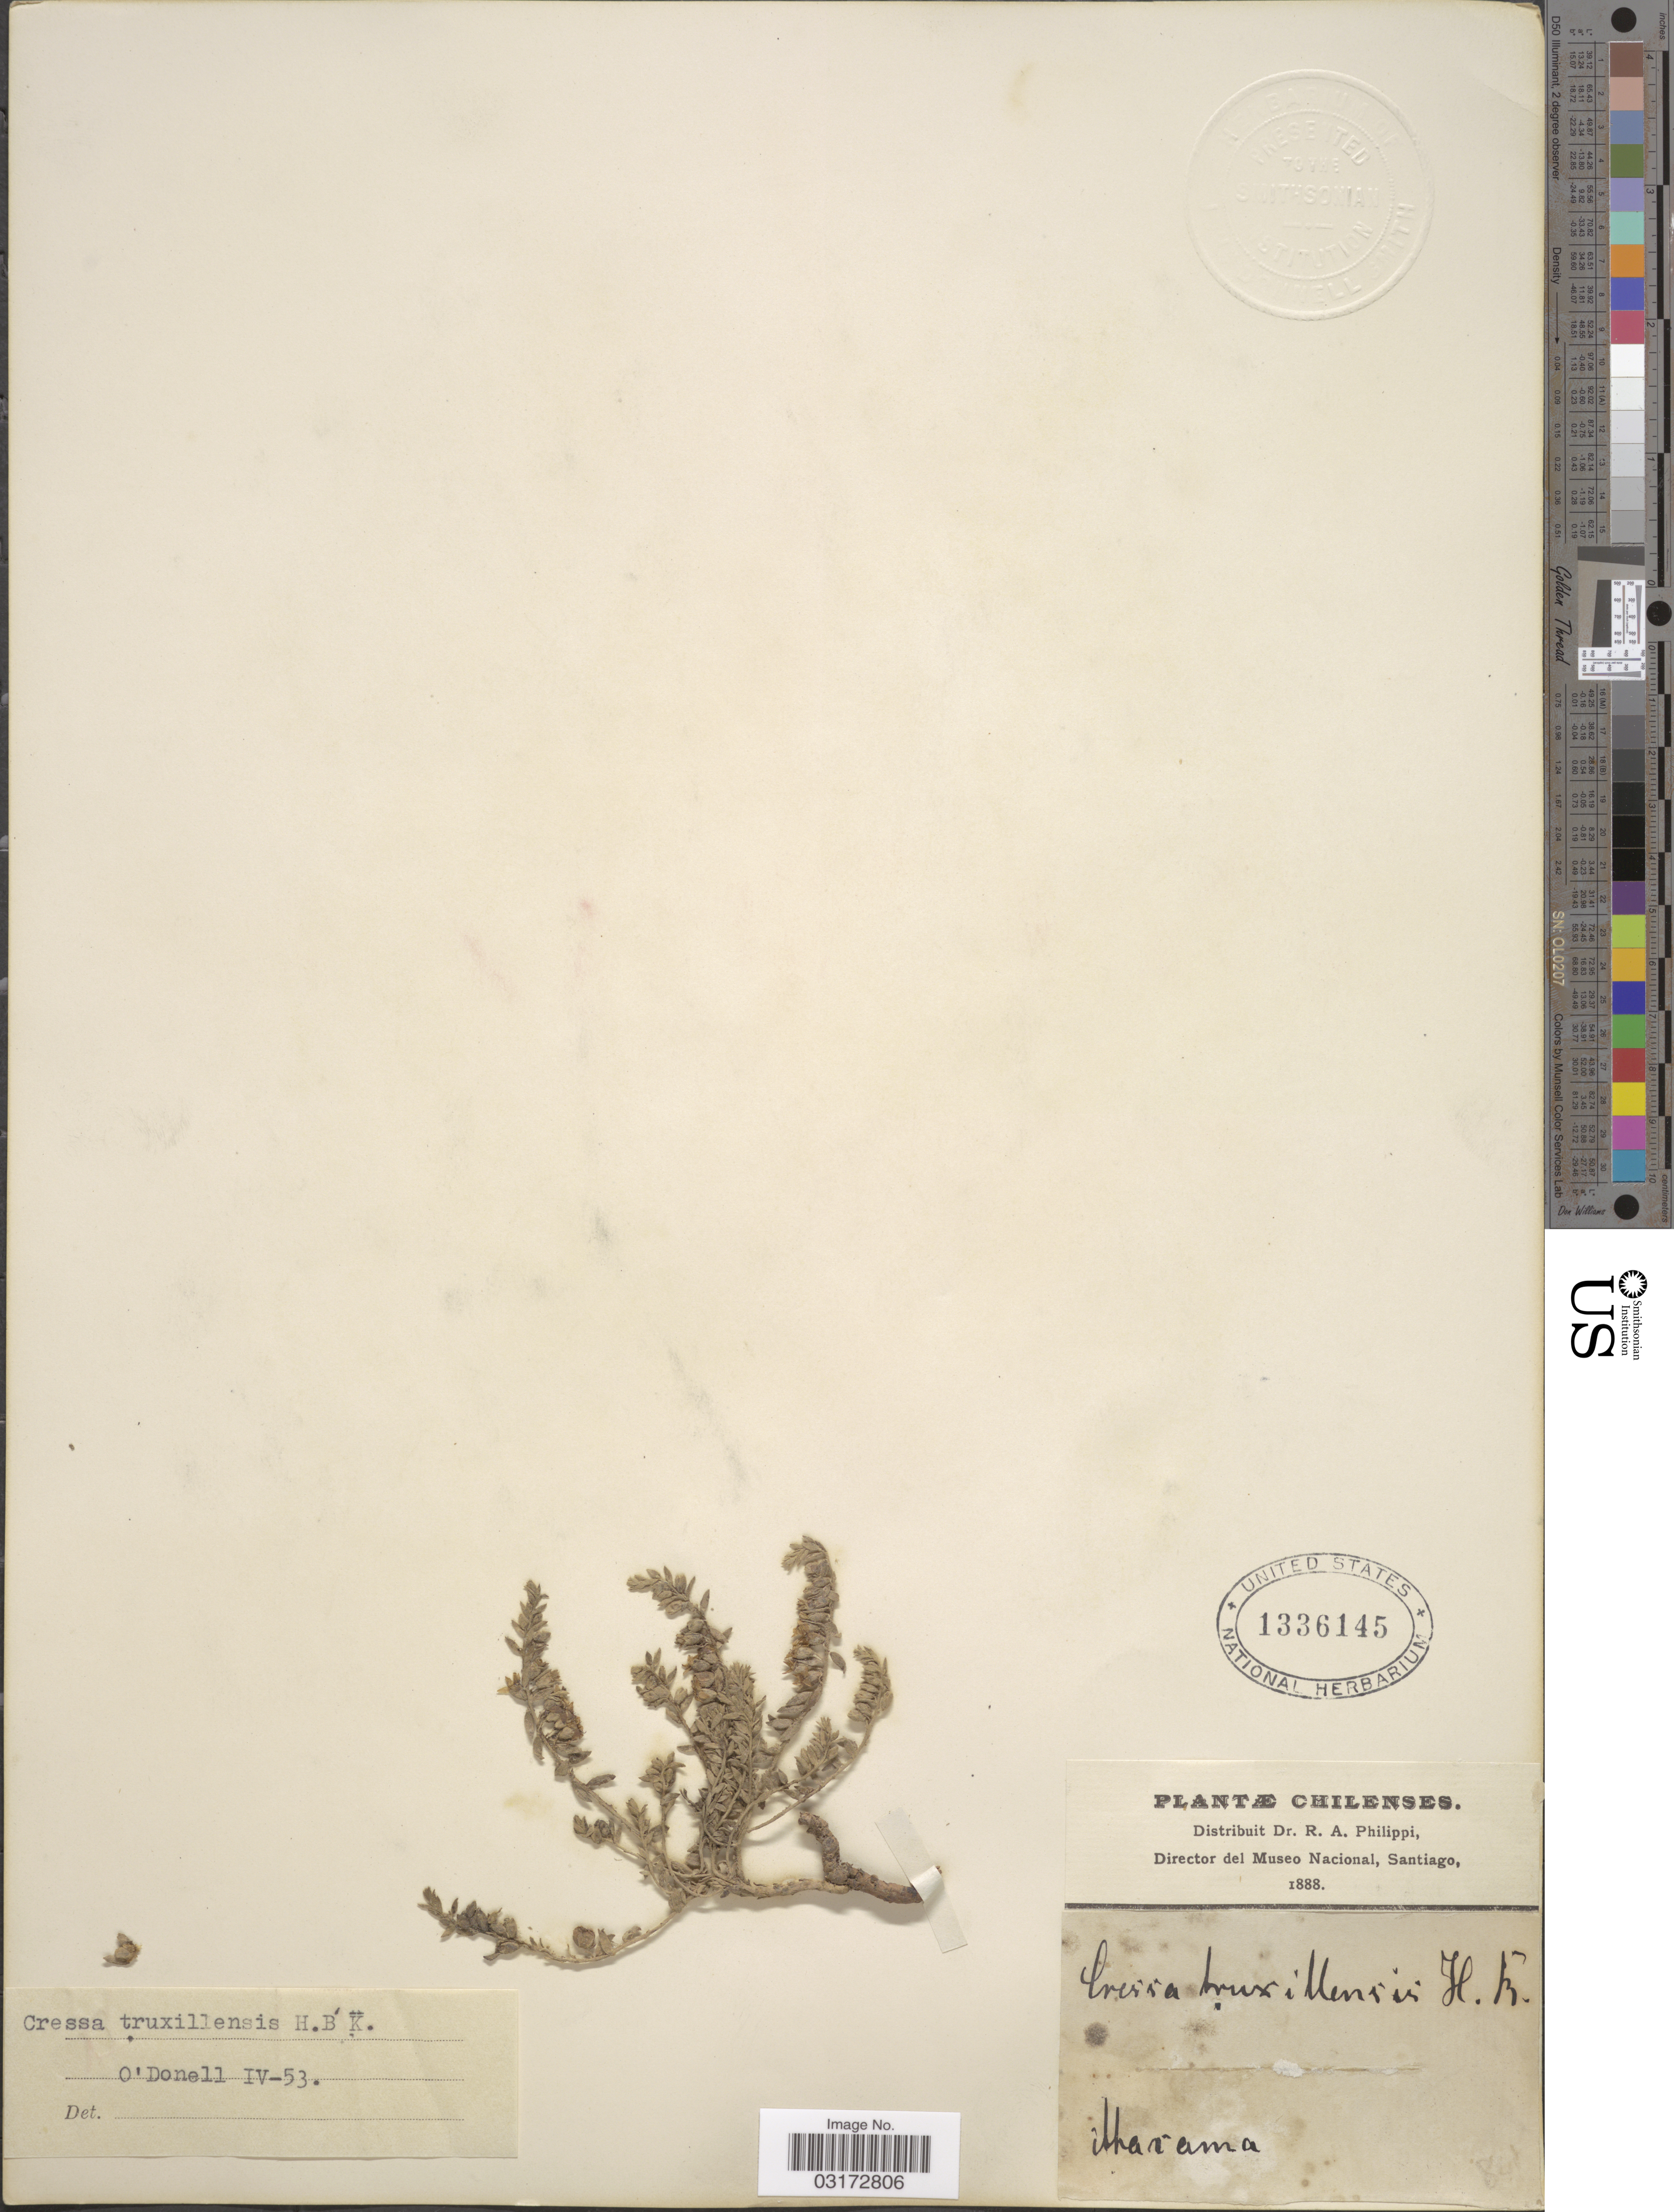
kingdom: Plantae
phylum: Tracheophyta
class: Magnoliopsida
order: Solanales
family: Convolvulaceae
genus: Cressa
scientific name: Cressa truxillensis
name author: Kunth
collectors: ex. herb. R.A. Philippi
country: Chile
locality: Atacama.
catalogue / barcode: US 1336145